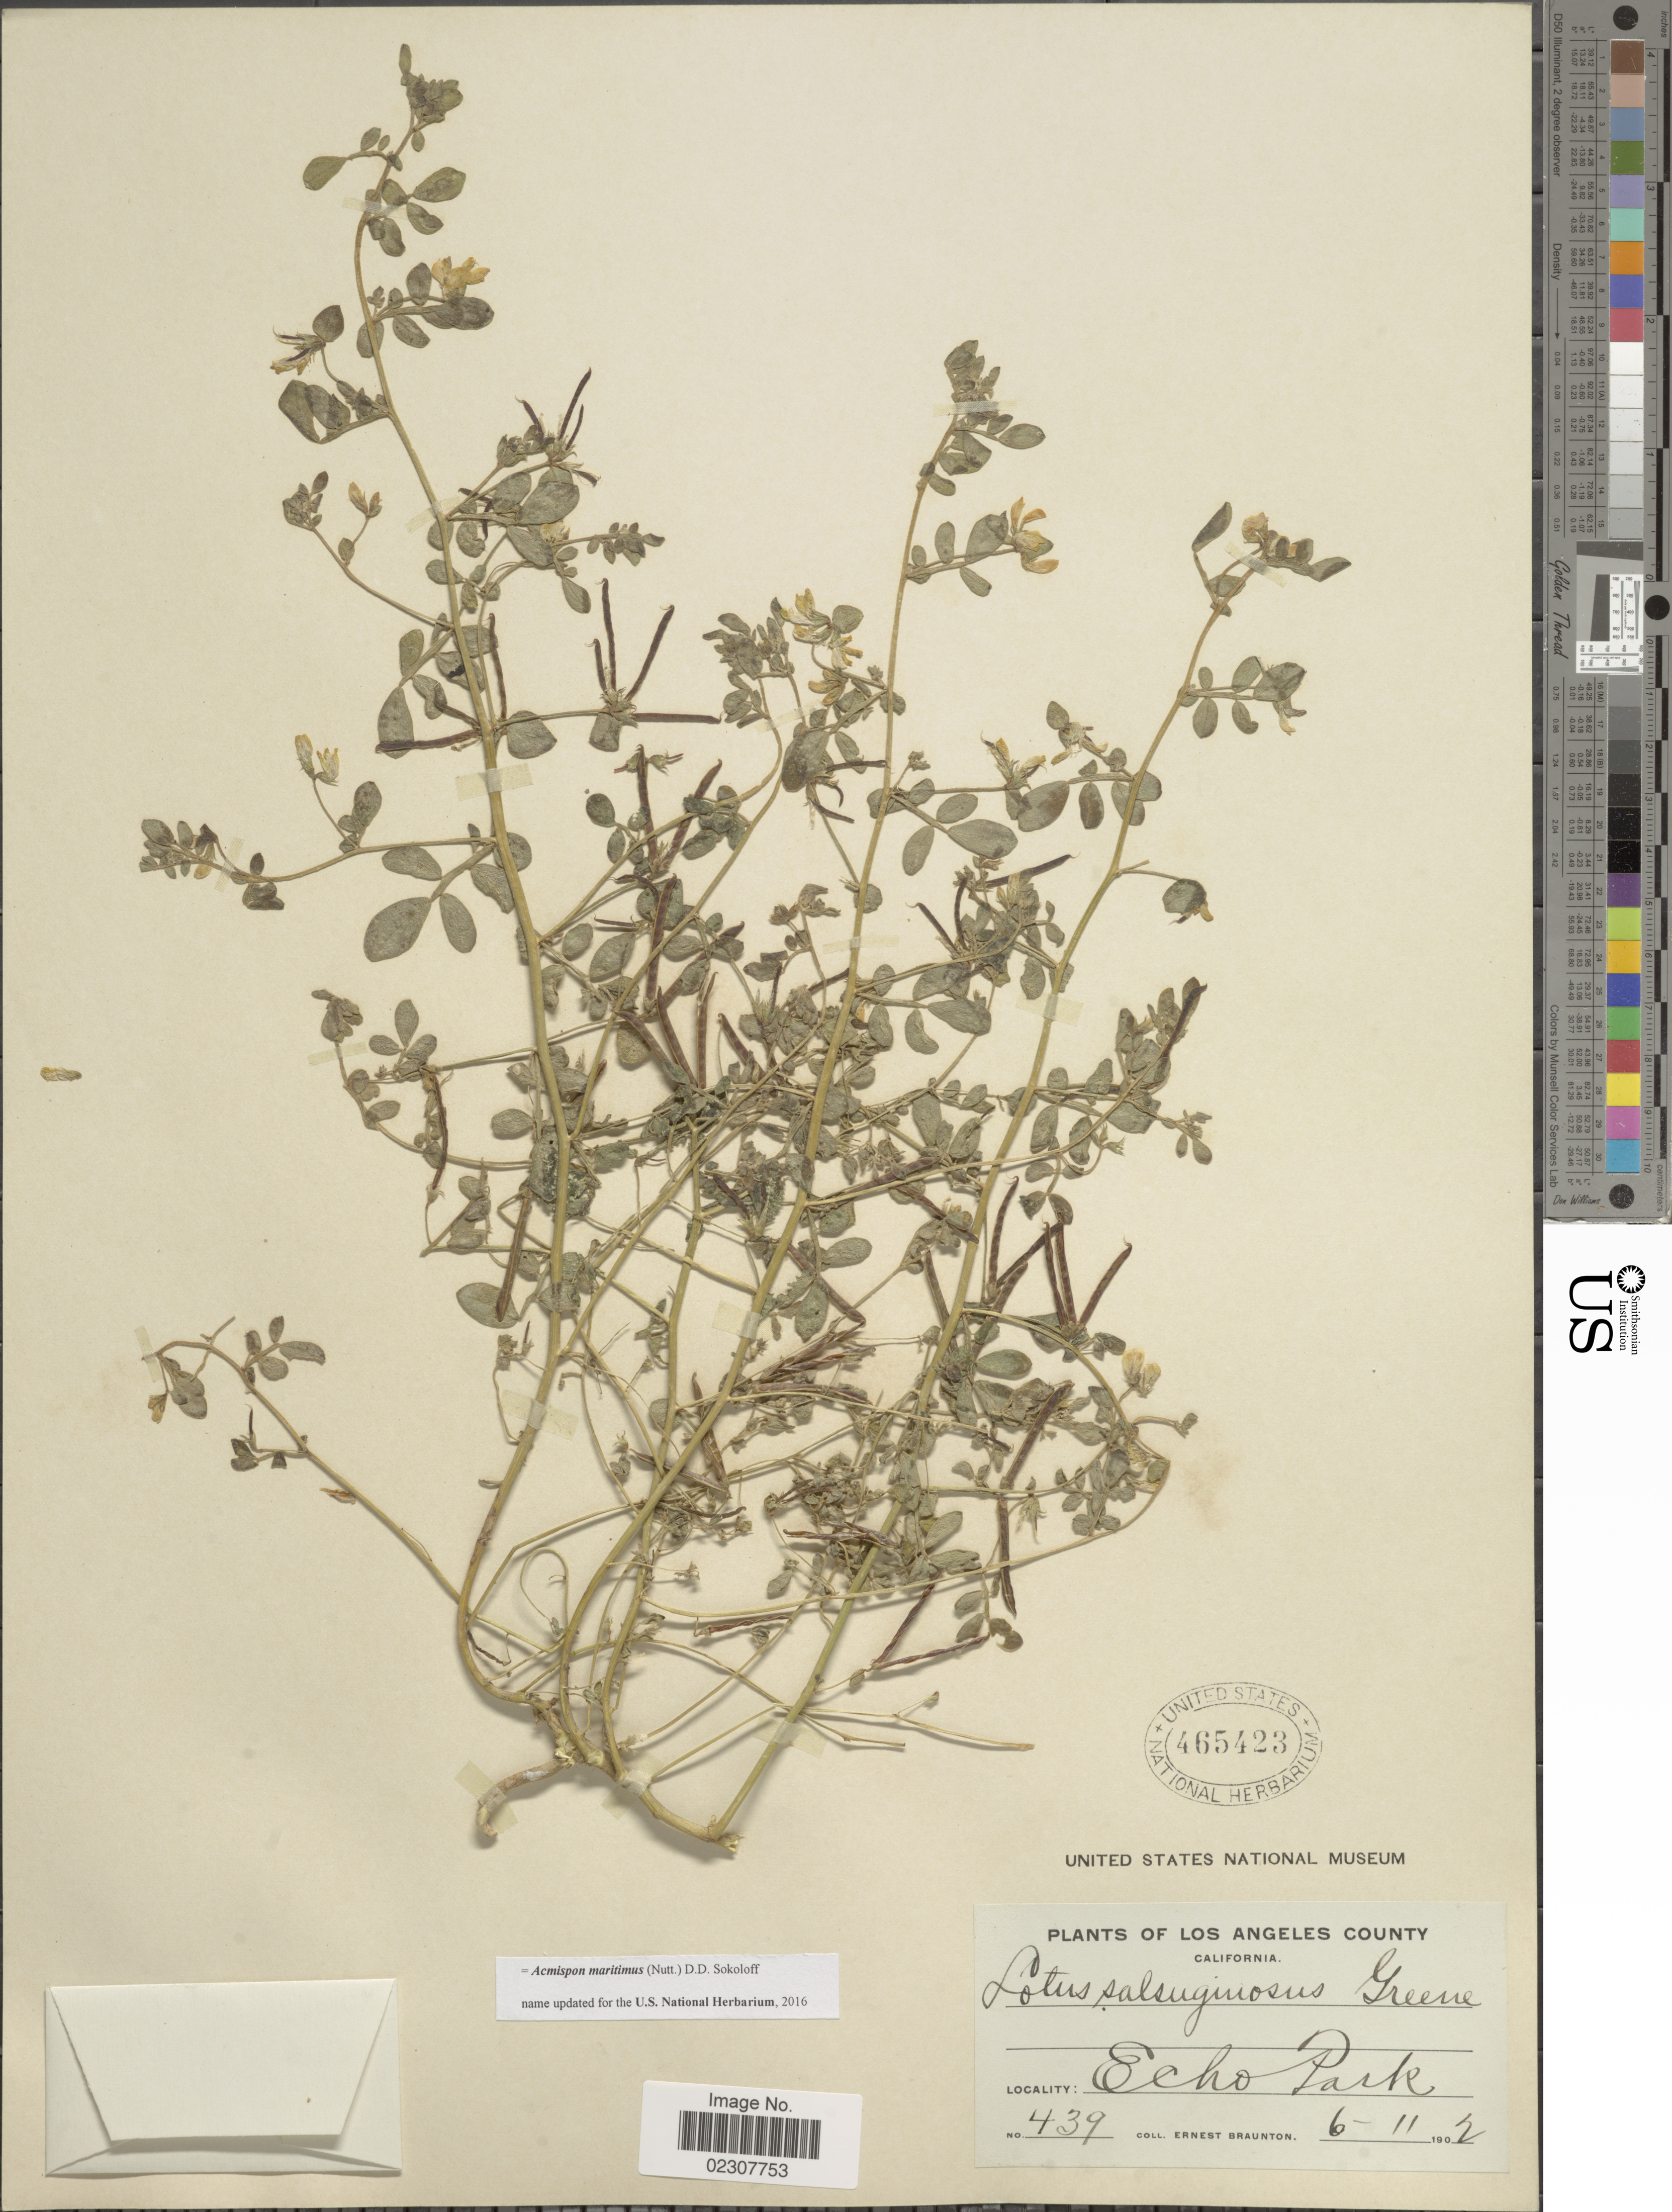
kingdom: Plantae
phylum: Tracheophyta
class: Magnoliopsida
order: Fabales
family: Fabaceae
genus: Acmispon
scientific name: Acmispon maritimus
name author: (Nutt.) D.D. Sokoloff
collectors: E. Braunton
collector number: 439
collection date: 1902-06-11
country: United States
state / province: California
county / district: Los Angeles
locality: Los Angeles County, Echo Park.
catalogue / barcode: US 465423